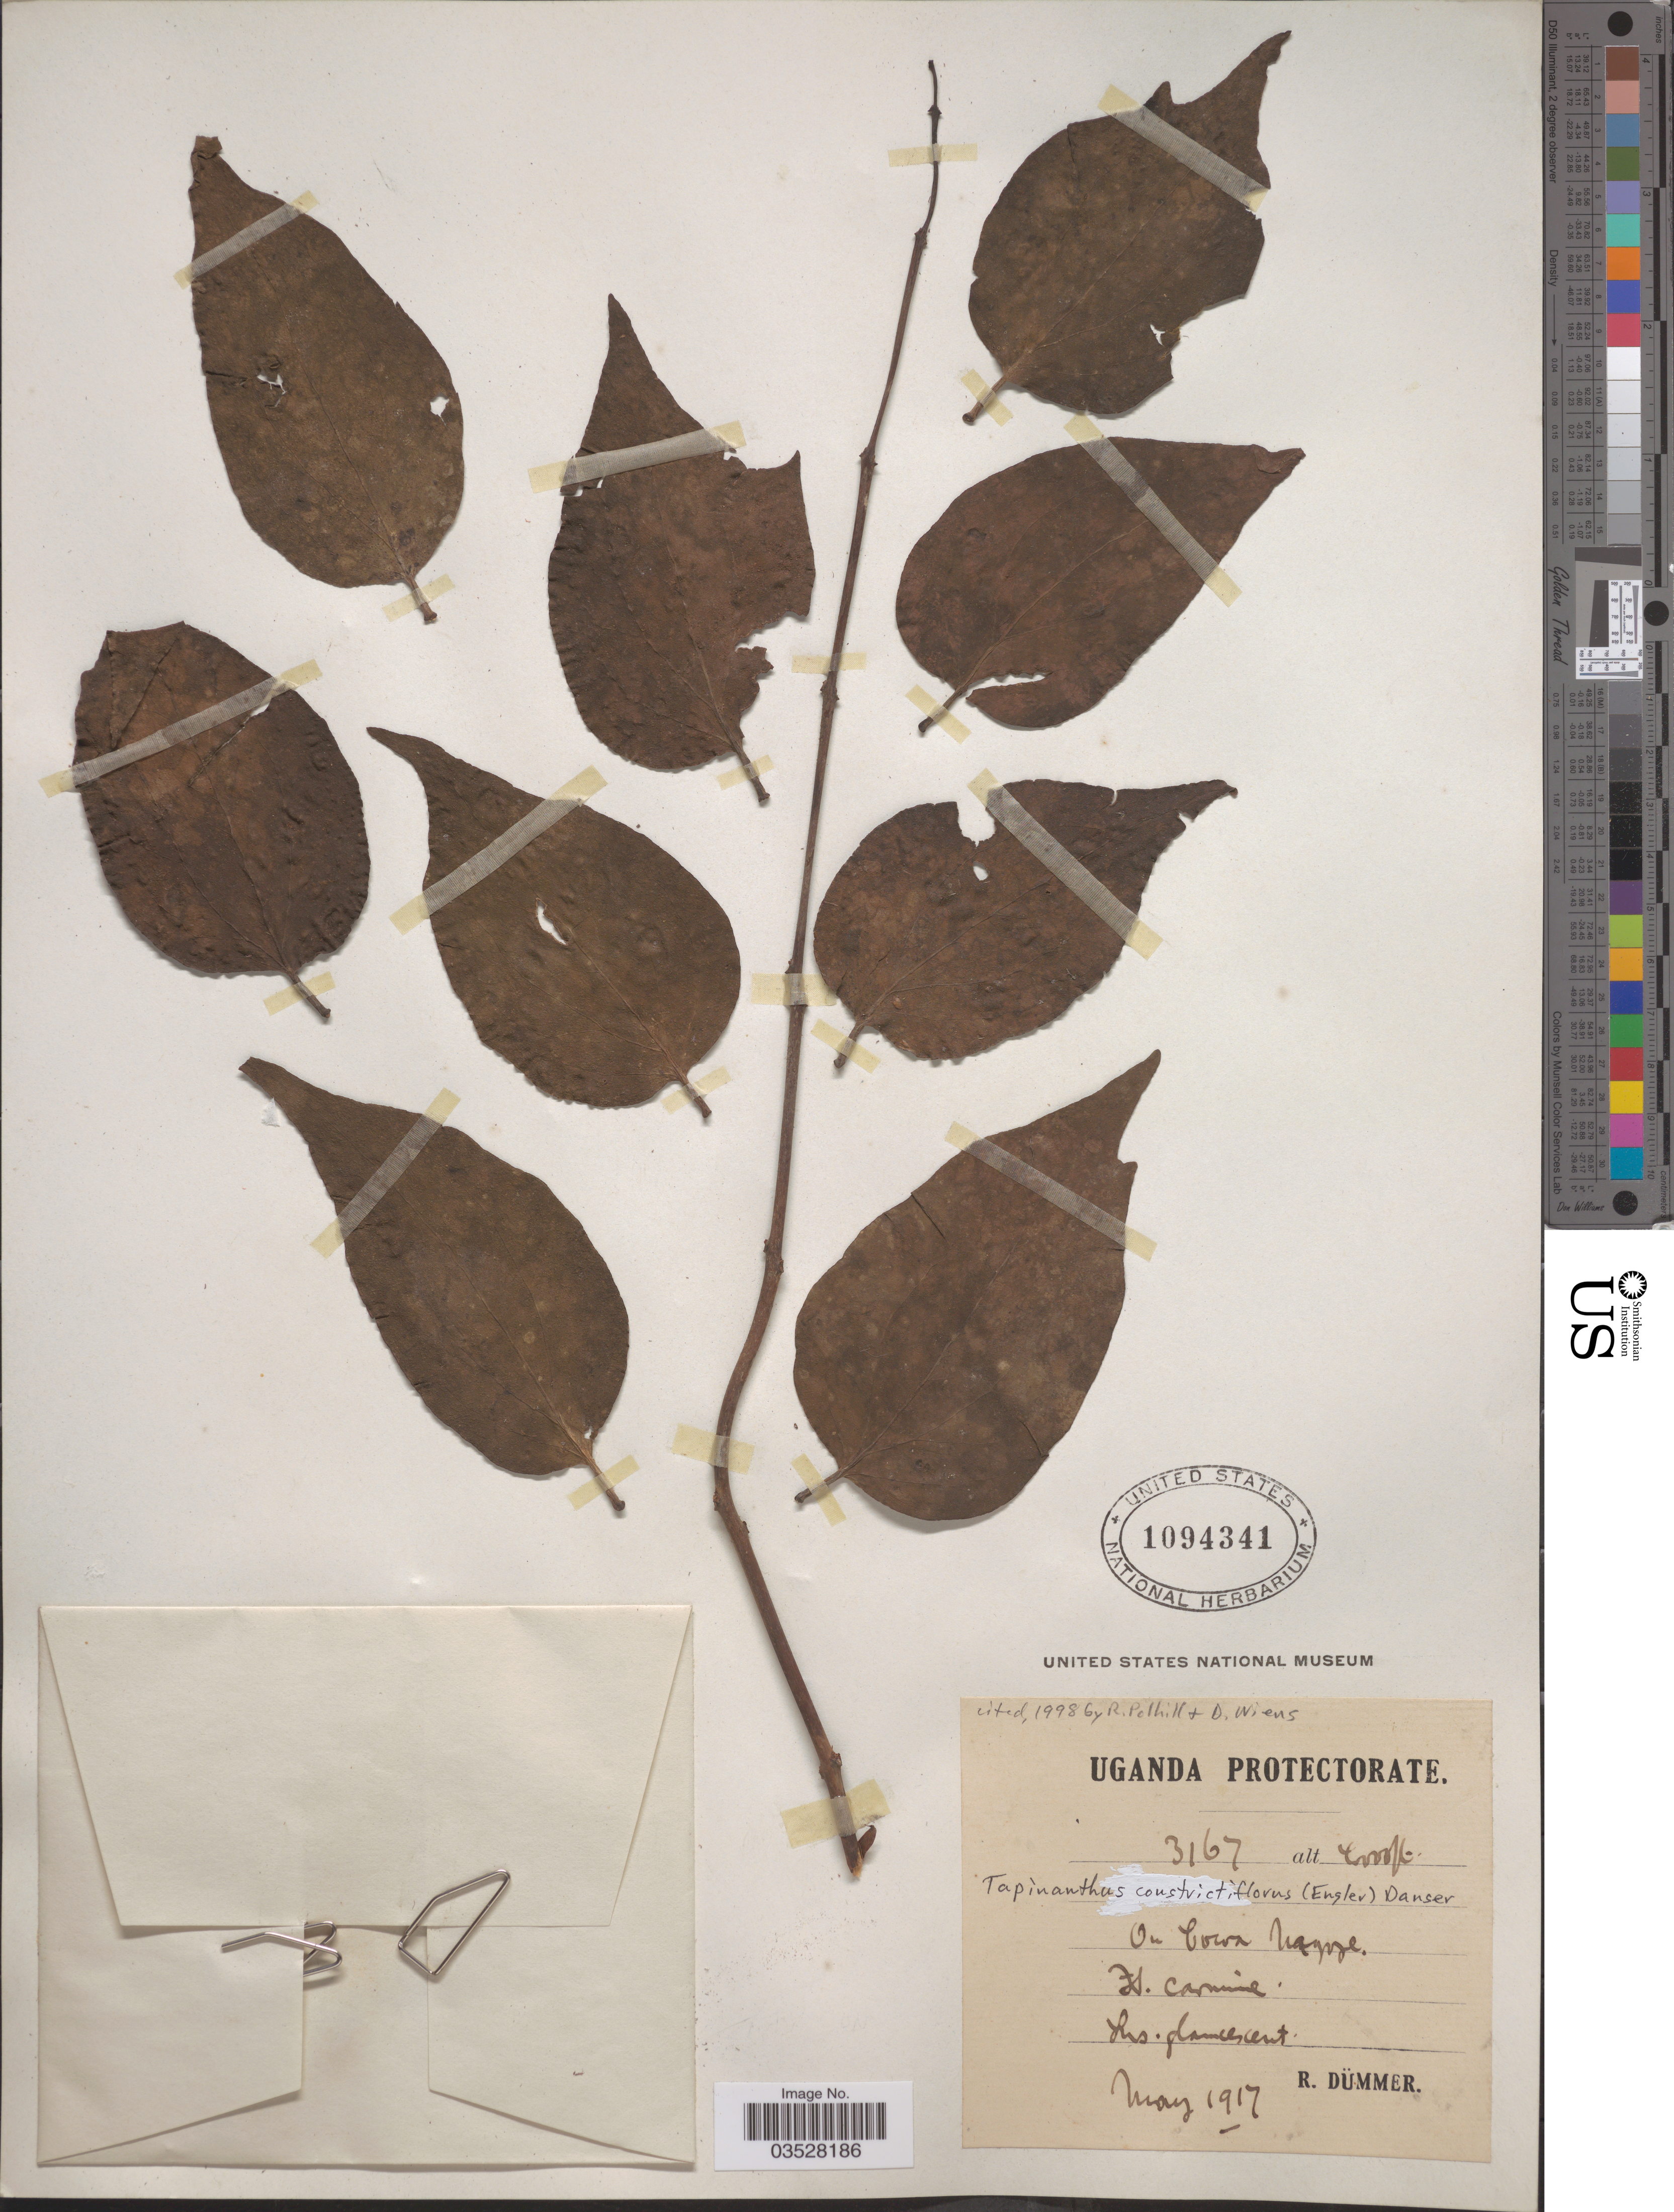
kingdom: Plantae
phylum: Tracheophyta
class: Magnoliopsida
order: Santalales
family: Loranthaceae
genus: Tapinanthus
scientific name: Tapinanthus constrictiflorus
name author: (Engl.) Danser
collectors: R. A. Dümmer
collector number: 3167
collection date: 1917-05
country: Uganda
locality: Uganda Protectorate.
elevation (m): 1219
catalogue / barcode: US 1094341